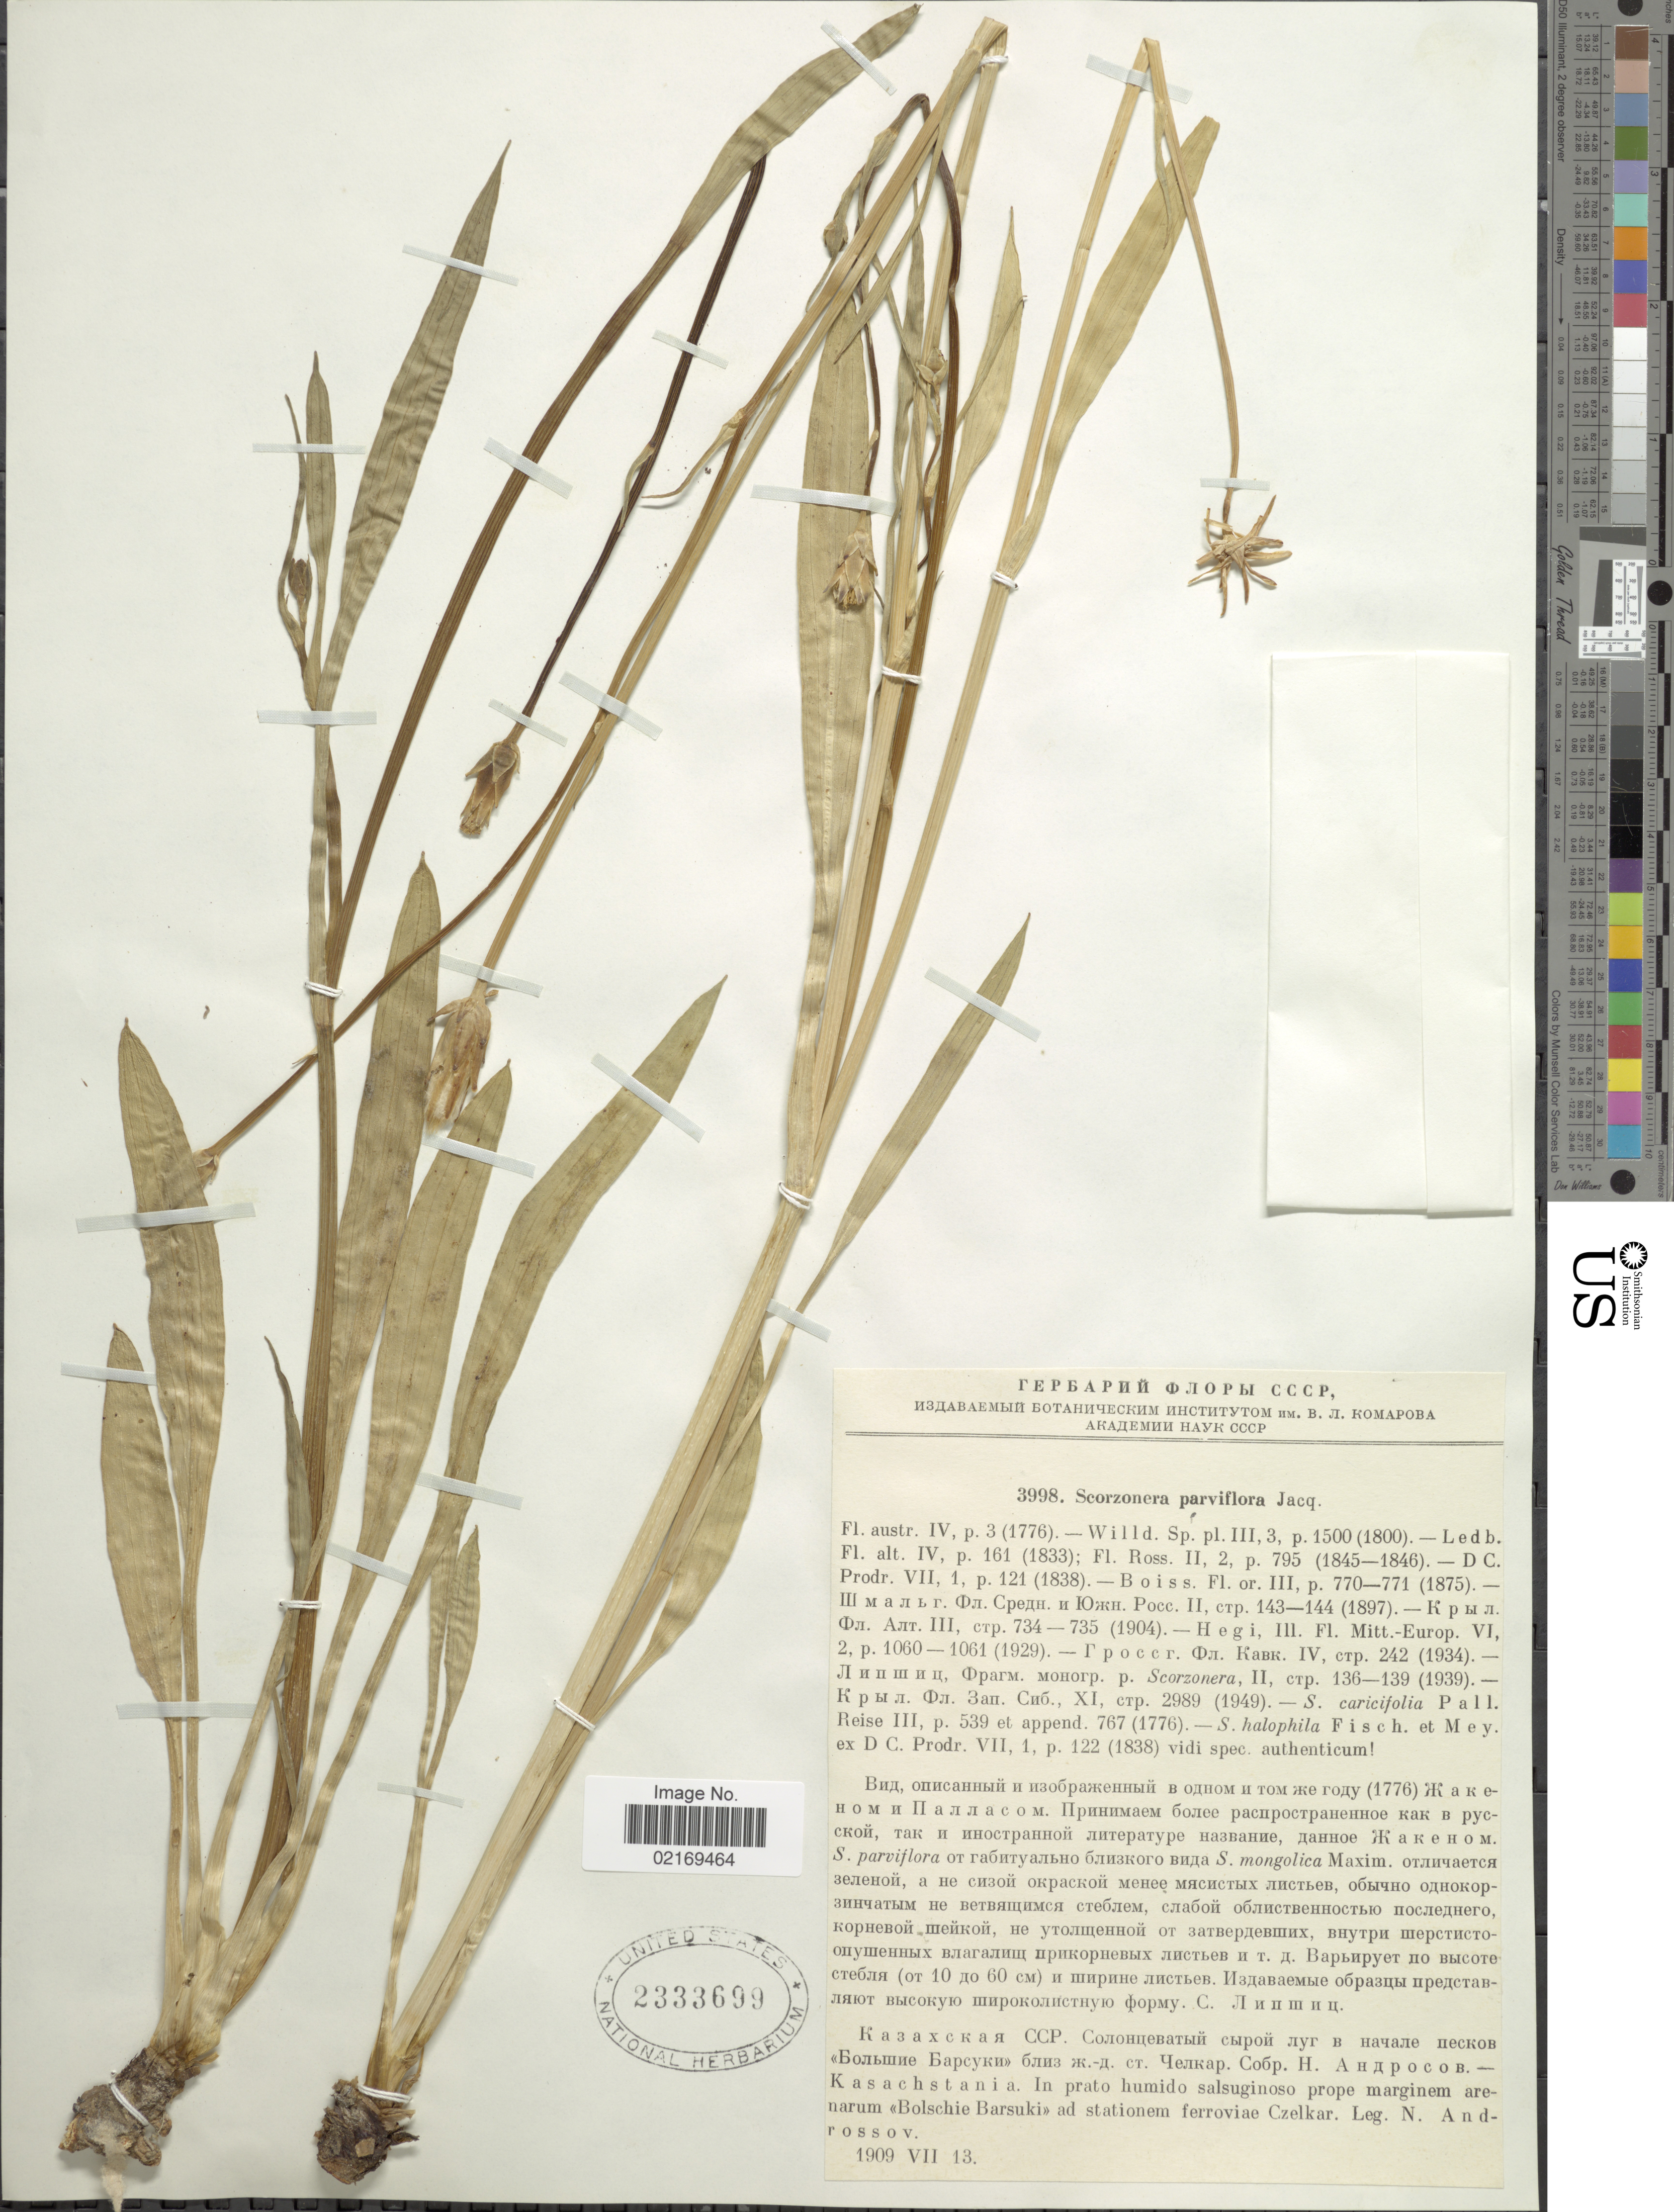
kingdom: Plantae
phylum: Tracheophyta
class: Magnoliopsida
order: Asterales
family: Asteraceae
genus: Scorzonera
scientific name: Scorzonera parviflora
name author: Jacq.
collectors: N. Androssov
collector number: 3998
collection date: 1909-07-13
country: Kazakhstan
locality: In prato humido salsuginoso prope marginem arenarum << Bolschie Barsuki>> ad stationem ferroviae Czelkar.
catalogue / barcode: US 2333699